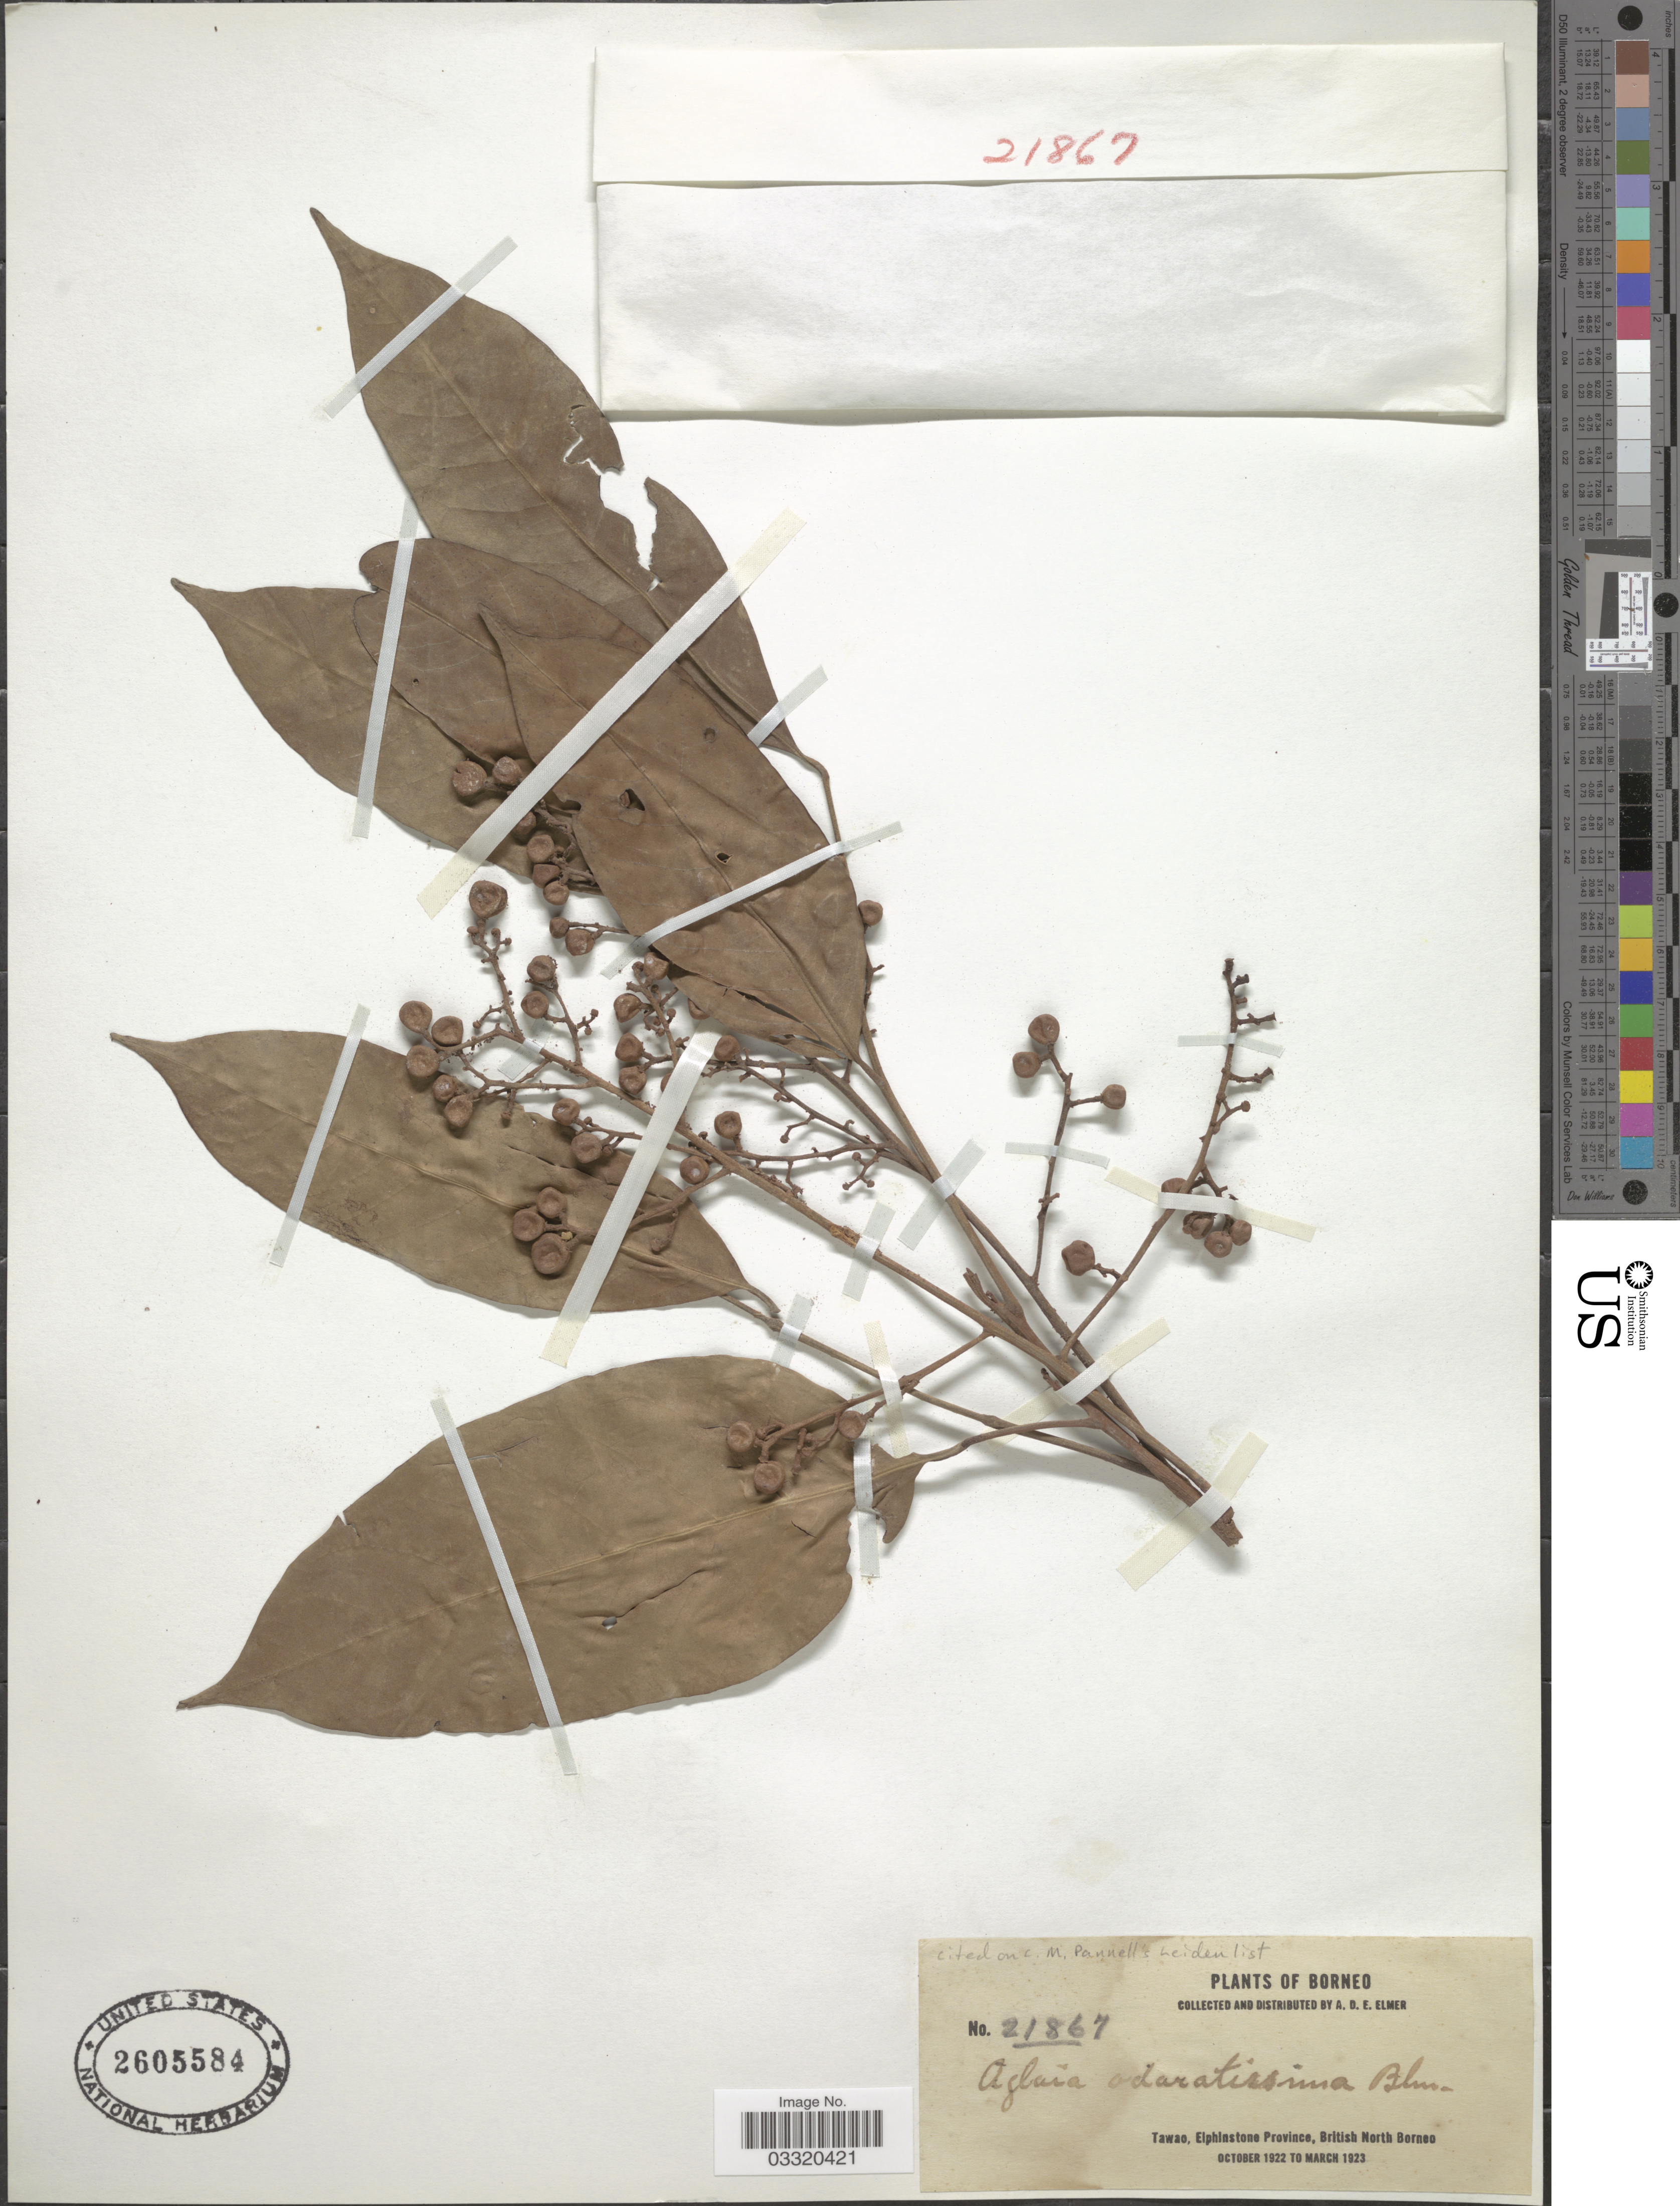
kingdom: Plantae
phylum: Tracheophyta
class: Magnoliopsida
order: Sapindales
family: Meliaceae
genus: Aglaia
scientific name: Aglaia odoratissima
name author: Blume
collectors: A. D. E. Elmer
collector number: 21867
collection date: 1922-10/1923-03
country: Malaysia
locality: Borneo. Tawao, Elphinstone Province, British North Borneo.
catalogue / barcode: US 2605584